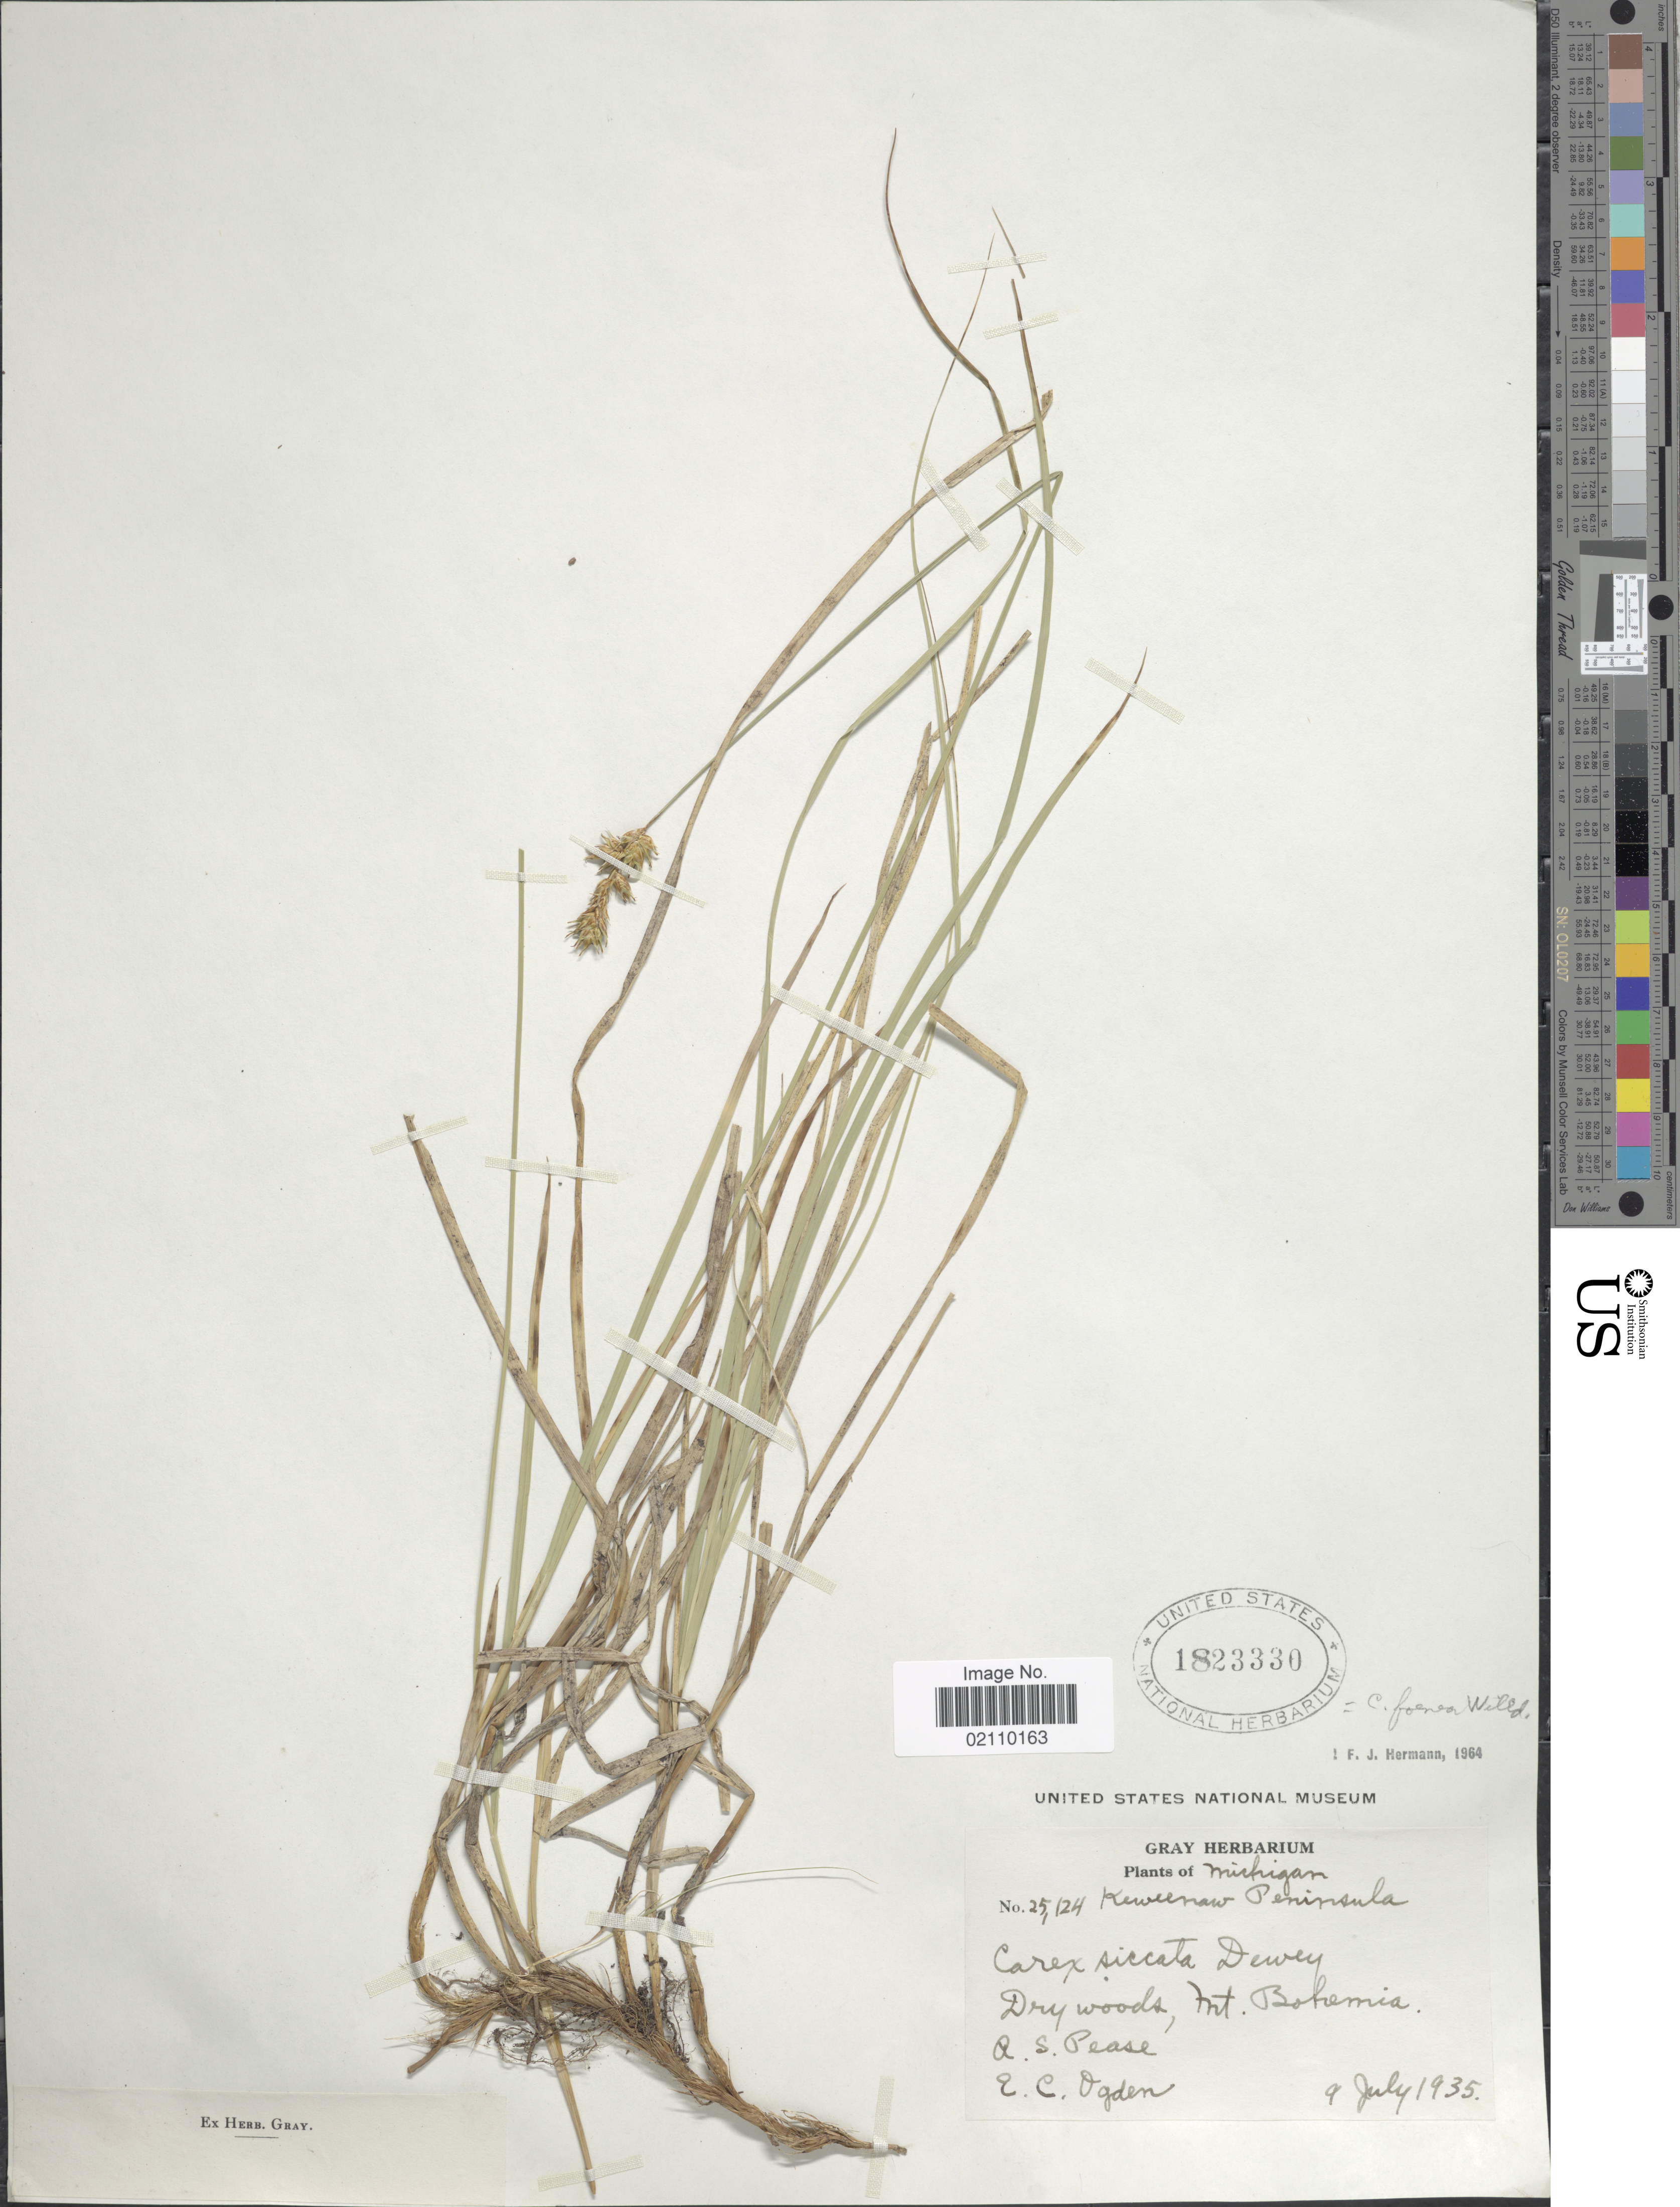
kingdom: Plantae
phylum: Tracheophyta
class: Liliopsida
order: Poales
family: Cyperaceae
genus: Carex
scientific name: Carex foenea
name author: Willd.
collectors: A. S. Pease & E. Ogden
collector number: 25124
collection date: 1935-07-09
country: United States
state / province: Michigan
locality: Dry woods, Mt. Bohemia, Keweenaw Peninsula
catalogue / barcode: US 1823330